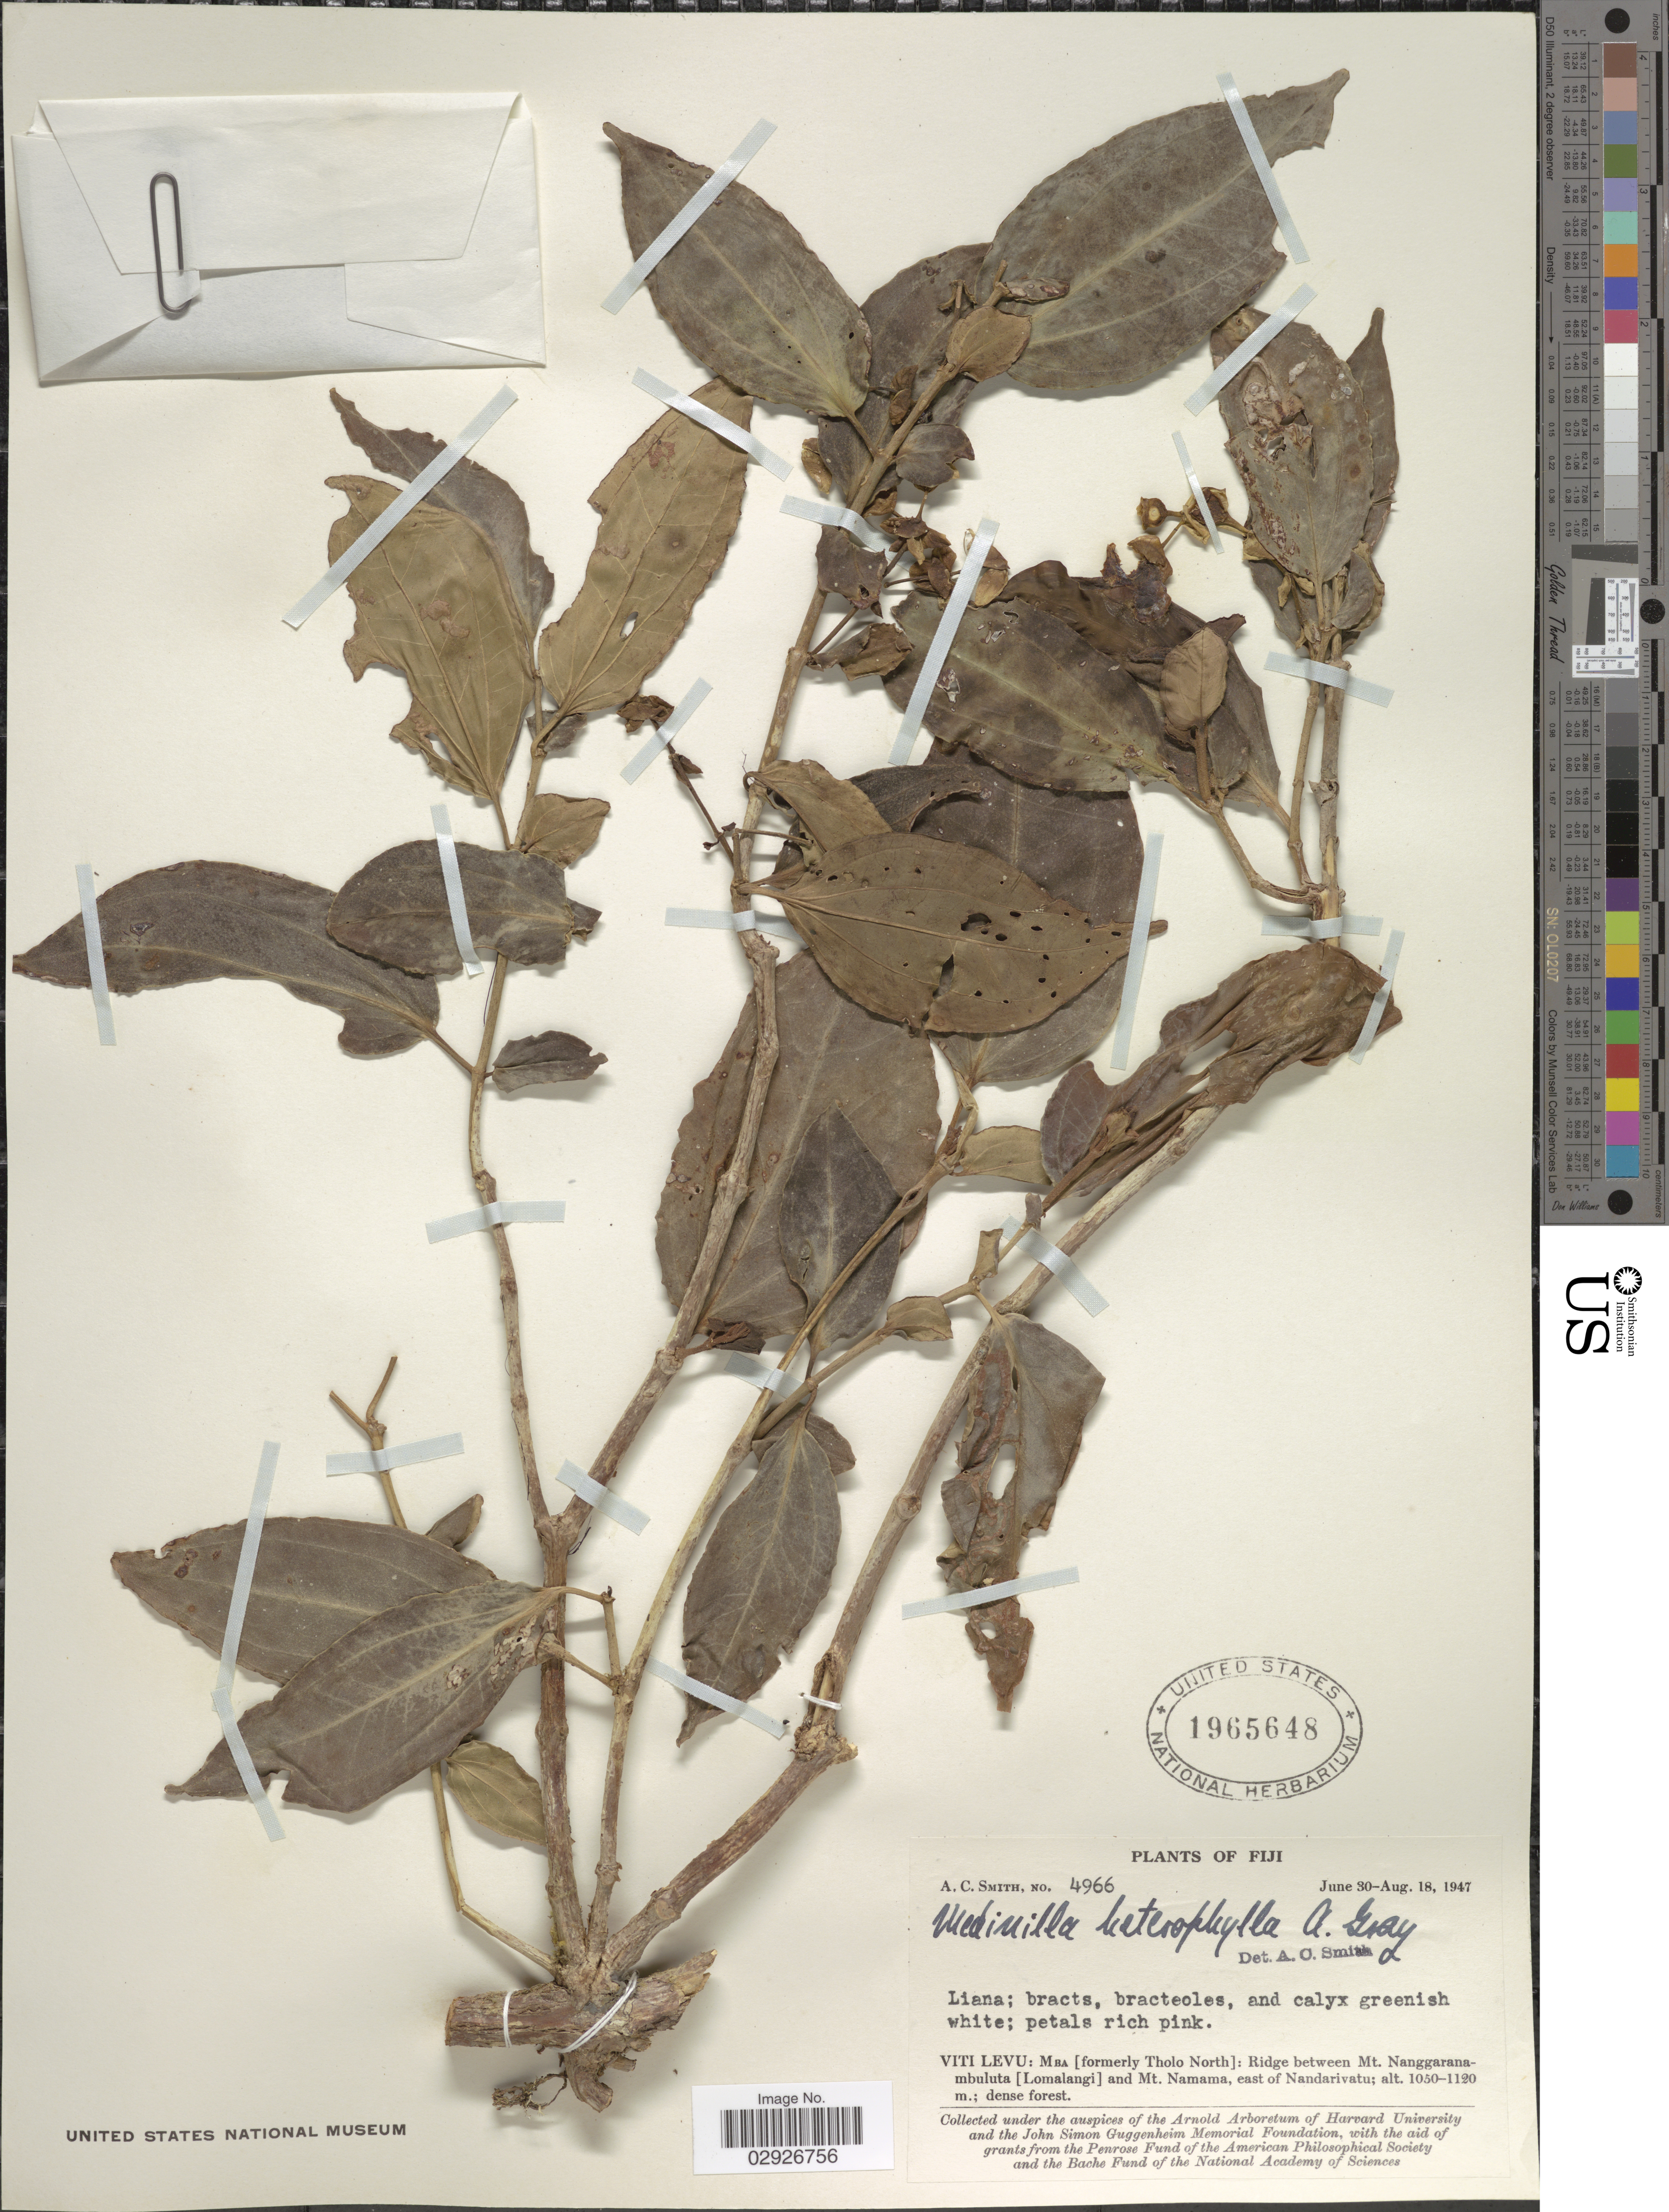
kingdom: Plantae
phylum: Tracheophyta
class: Magnoliopsida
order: Myrtales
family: Melastomataceae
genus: Medinilla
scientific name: Medinilla heterophylla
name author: A. Gray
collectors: A. C. Smith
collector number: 4966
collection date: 1947-06-30/1947-08-18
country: Fiji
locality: Viti Levu: Mba [formerly Tholo North]: Ridge between Mt. Nanggaranambuluta [Lomalangi] and Mt. Namama, east of Nandarivatu.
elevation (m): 1050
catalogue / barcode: US 1965648